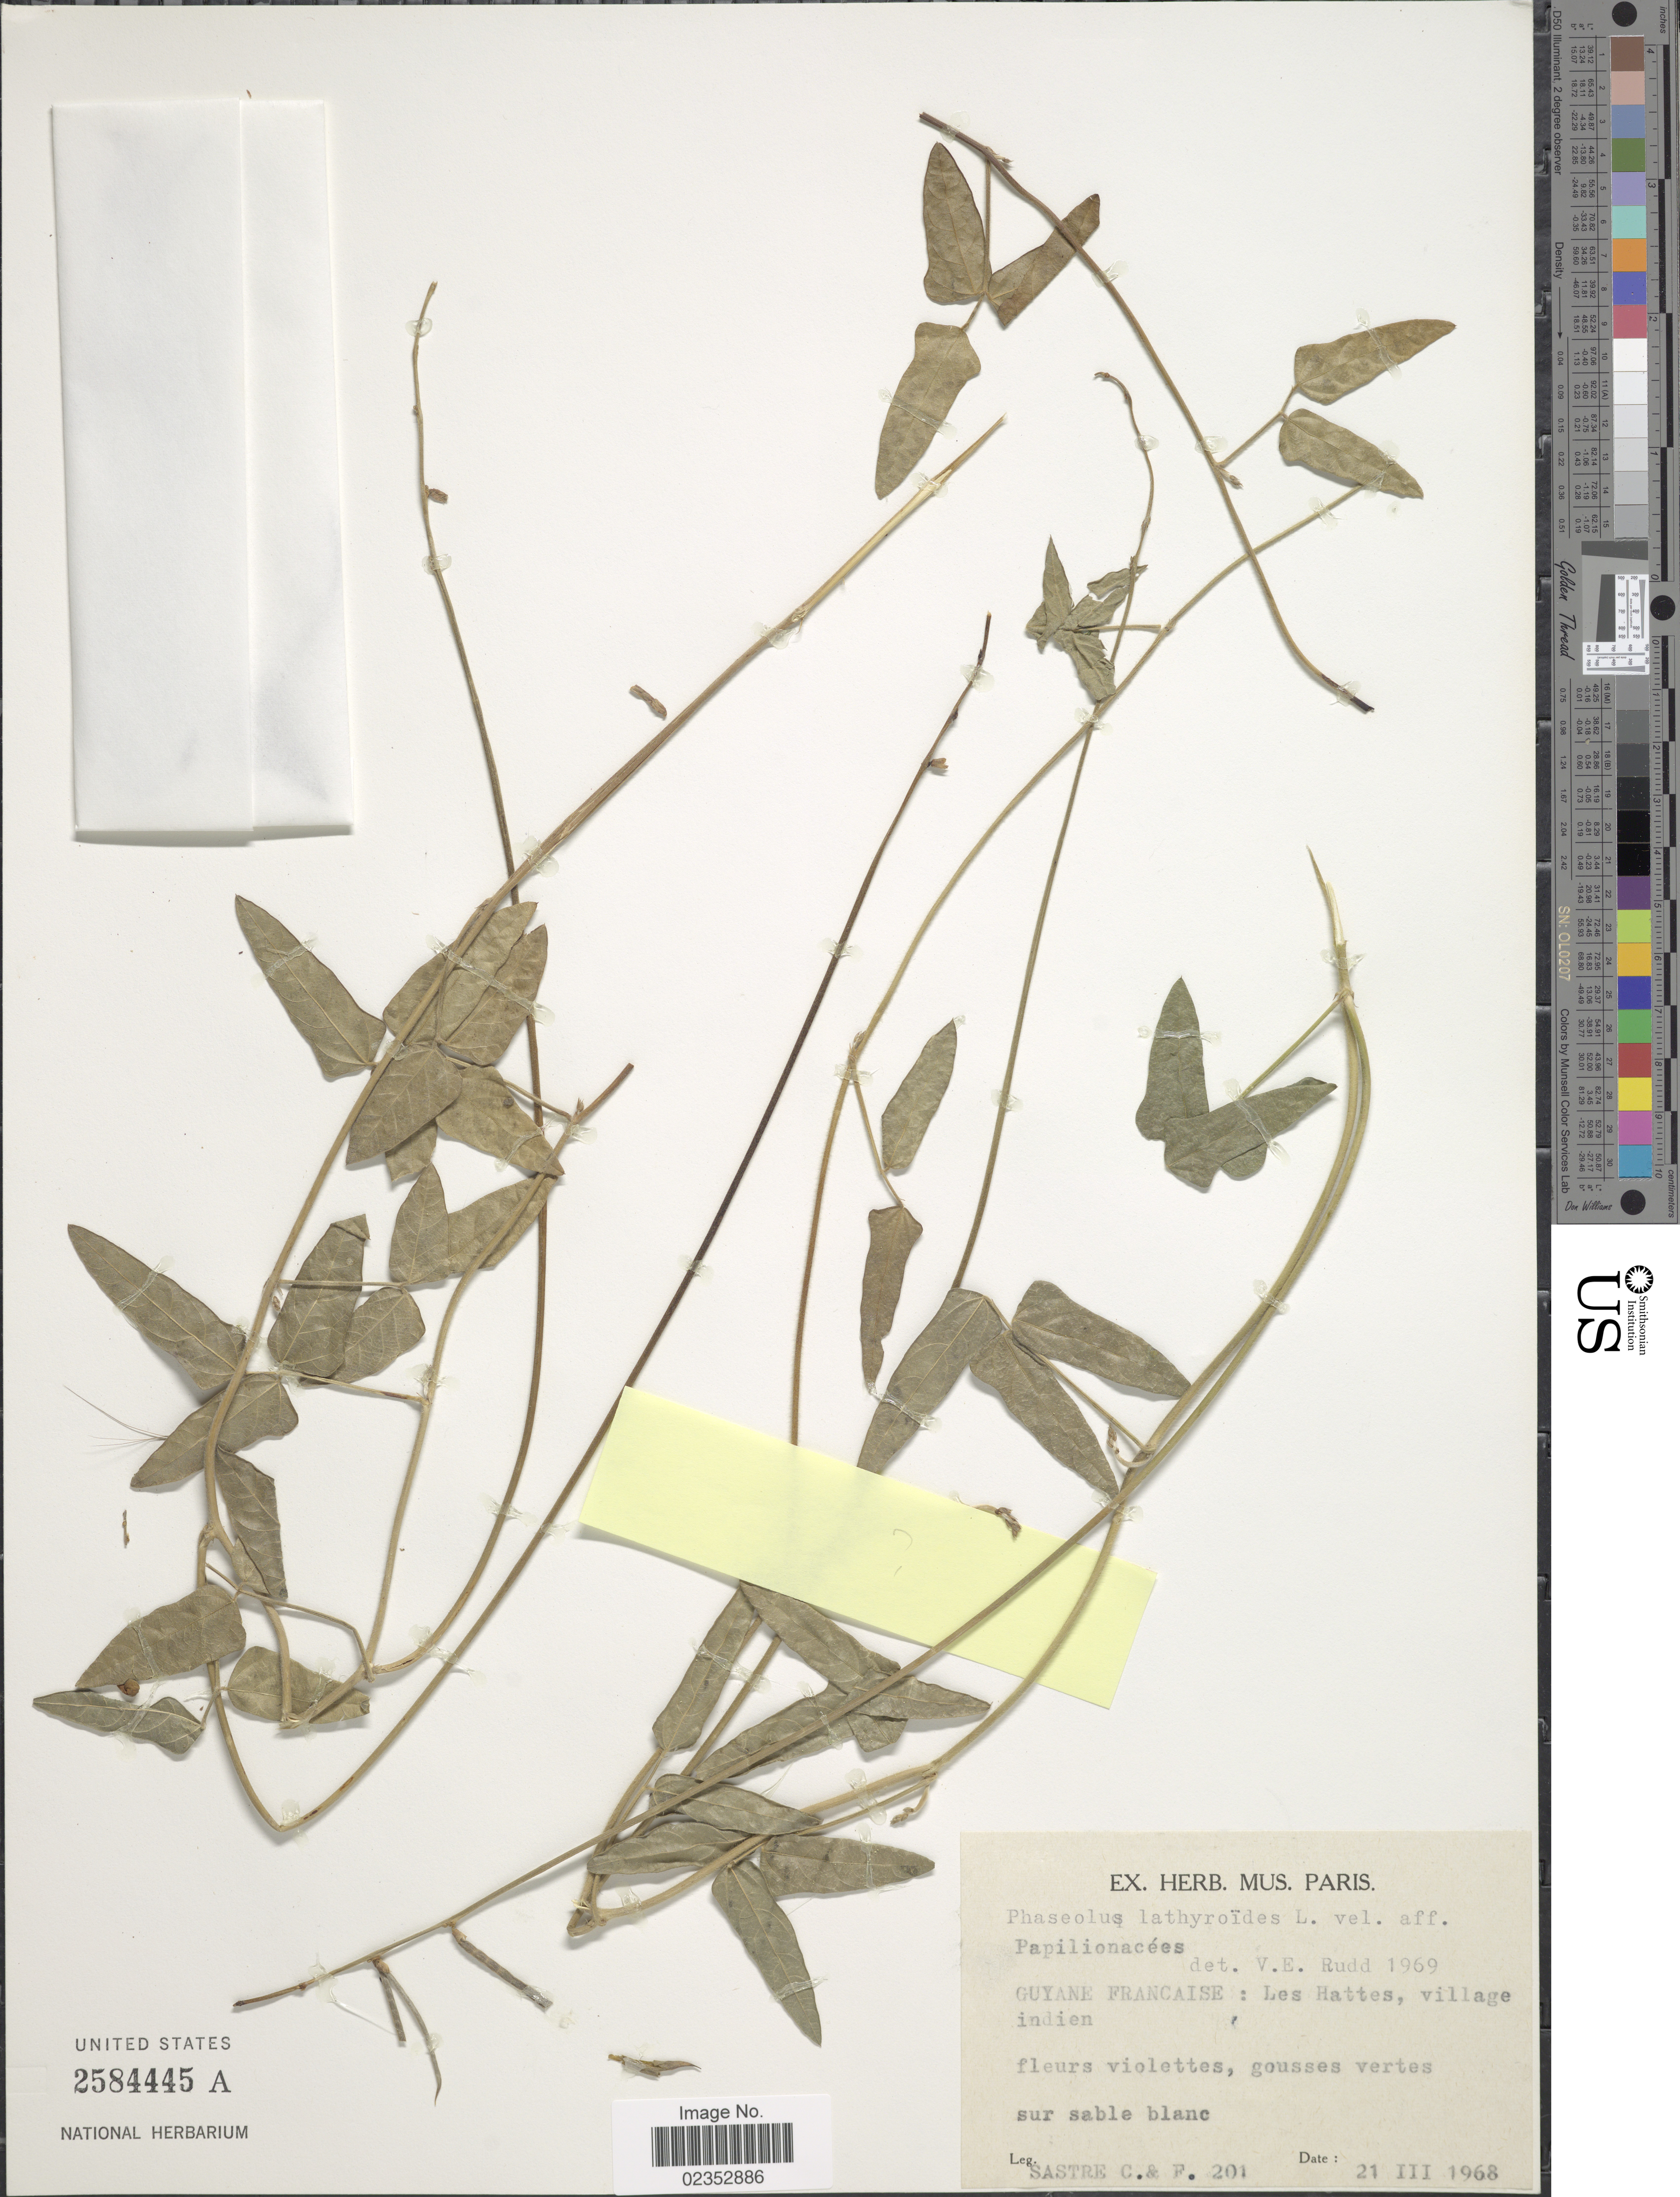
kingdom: Plantae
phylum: Tracheophyta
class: Magnoliopsida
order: Fabales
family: Fabaceae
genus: Phaseolus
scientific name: Phaseolus lathyroides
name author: L.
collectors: C. Sastre & F. Sastre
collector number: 201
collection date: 1968-03-21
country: French Guiana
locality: Guyane Francaise: Les Hattes, village indien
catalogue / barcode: US 2584445A